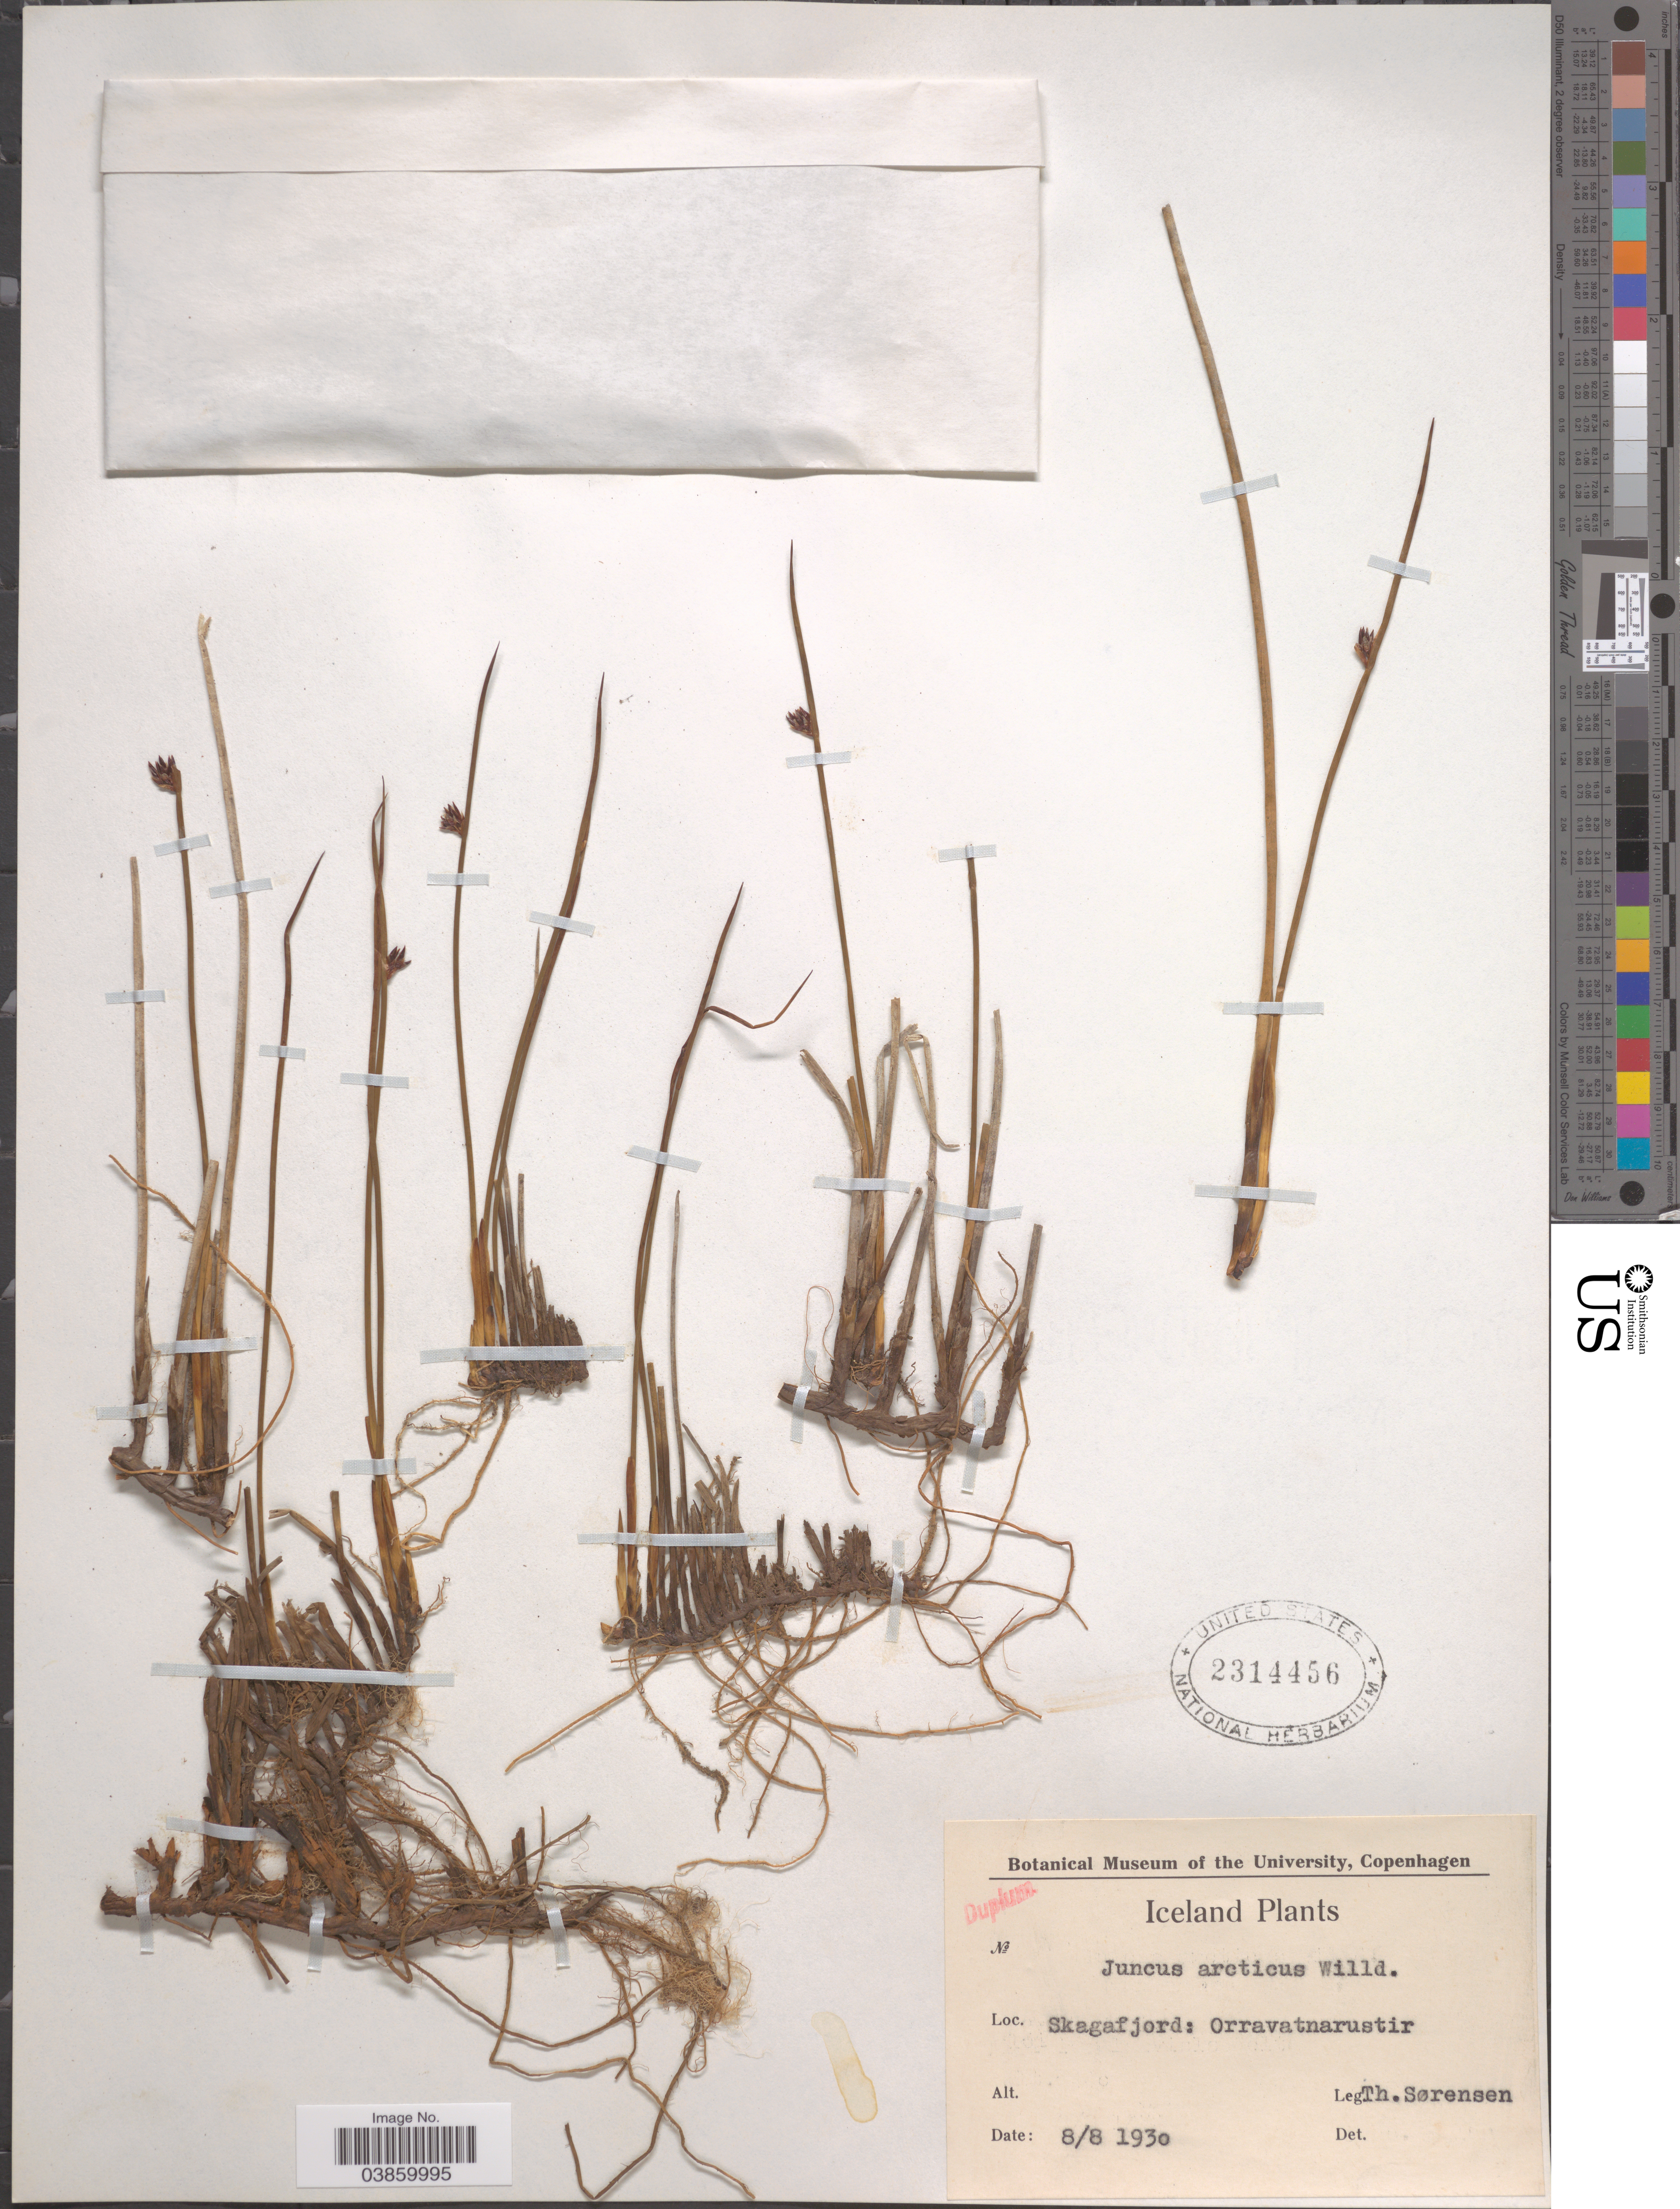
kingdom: Plantae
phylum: Tracheophyta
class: Liliopsida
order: Poales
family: Juncaceae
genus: Juncus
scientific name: Juncus arcticus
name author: Willd.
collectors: T. Sorensen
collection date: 1930-08-08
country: Iceland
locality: Skagafjord: Orravatnarustir.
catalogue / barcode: US 2314456